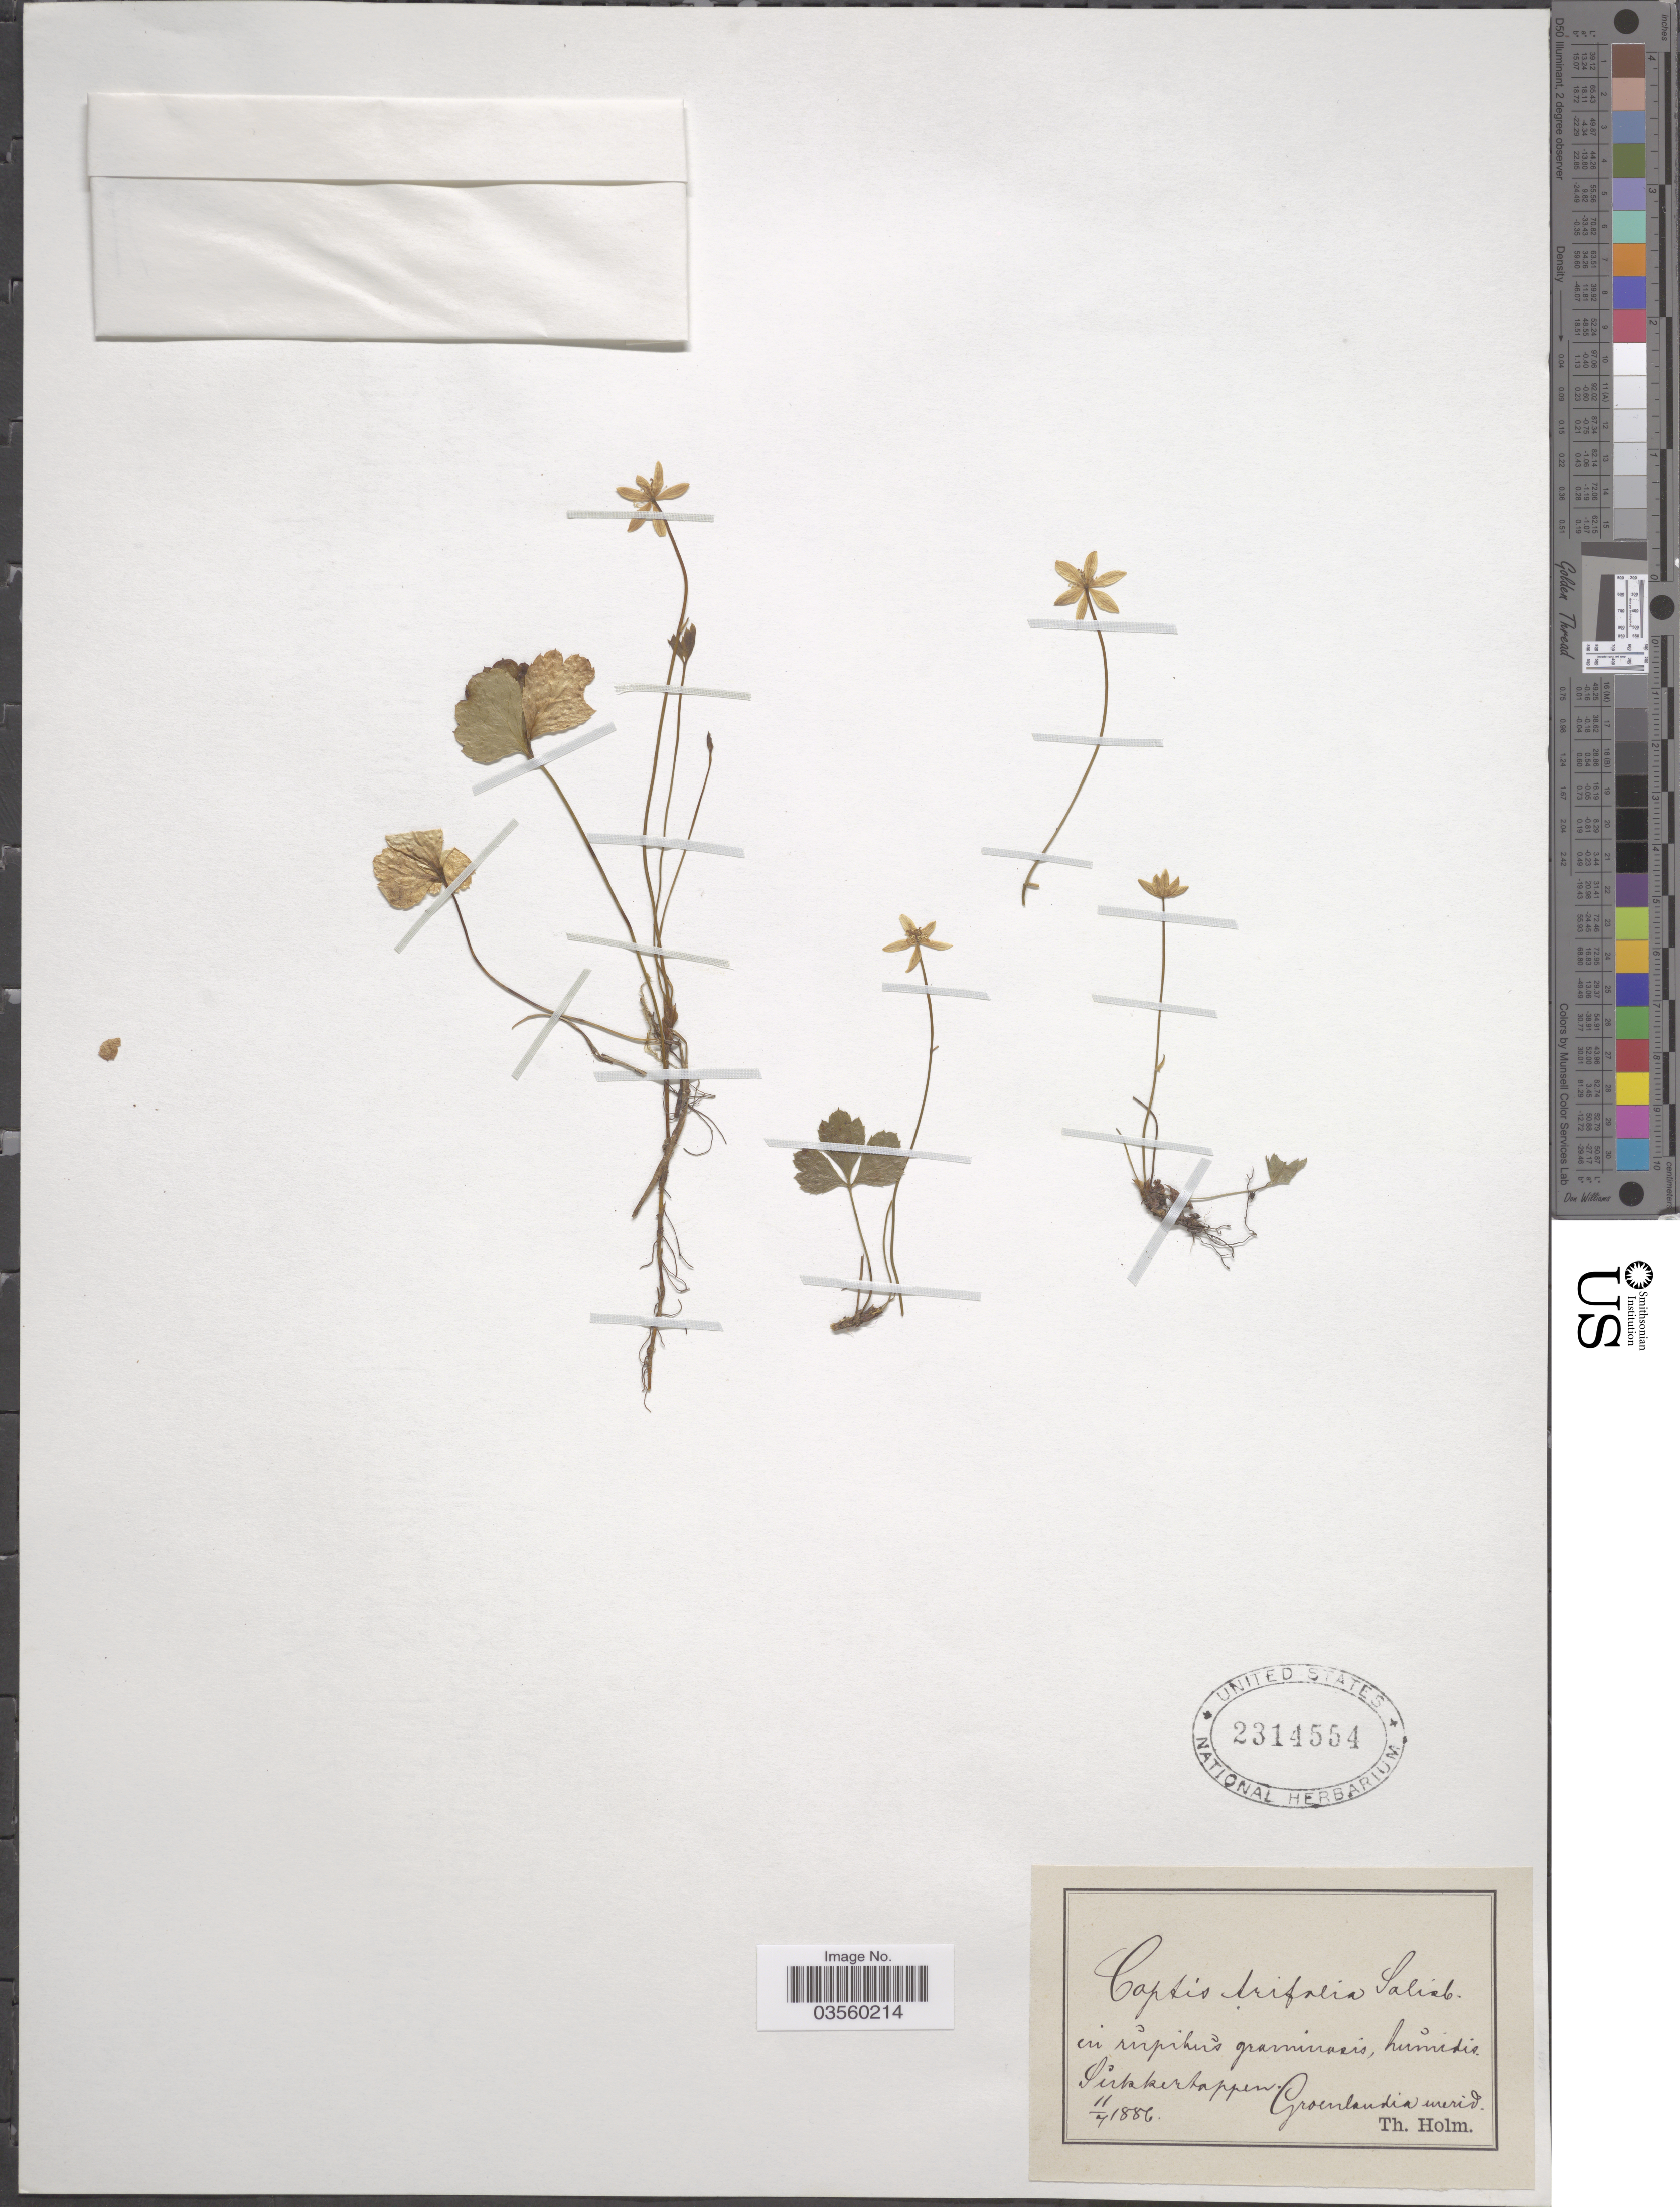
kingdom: Plantae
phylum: Tracheophyta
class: Magnoliopsida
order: Ranunculales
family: Ranunculaceae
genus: Coptis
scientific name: Coptis trifolia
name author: (L.) Salisb.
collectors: T. Holm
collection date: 1886-07-11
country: Greenland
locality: Sukkertoppen. Groenlandia merid.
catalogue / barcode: US 2314554